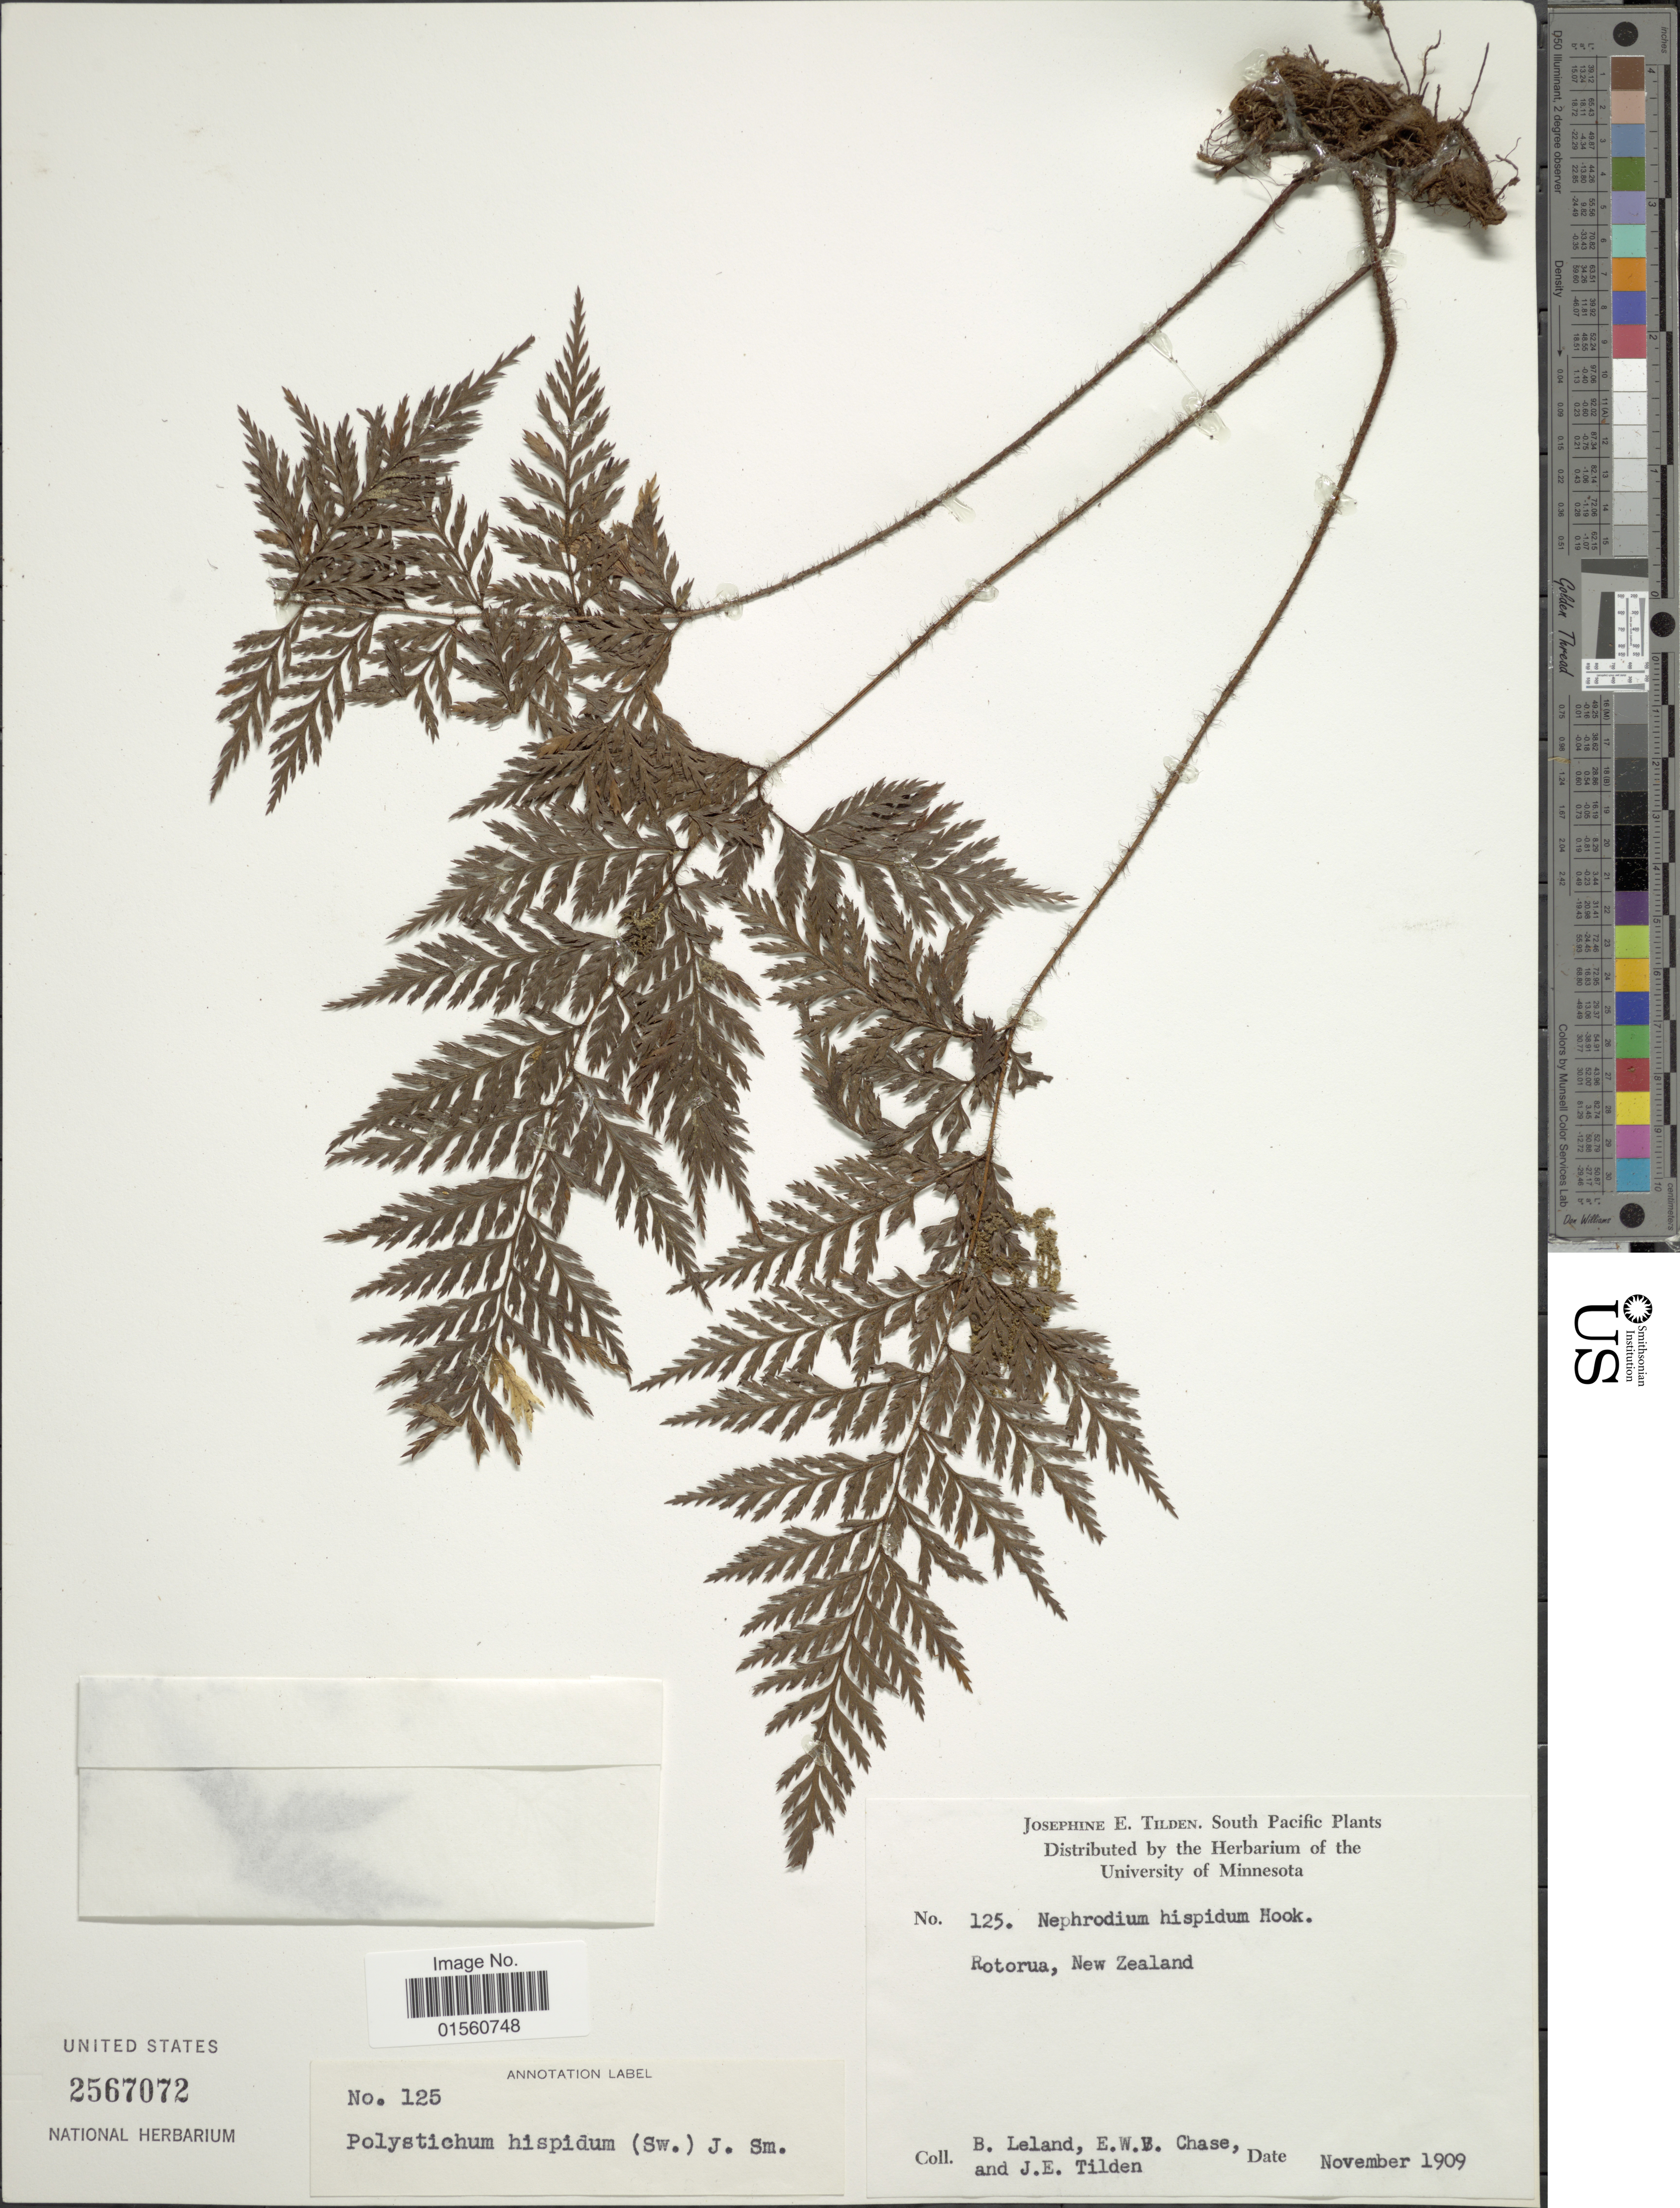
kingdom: Plantae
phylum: Tracheophyta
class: Polypodiopsida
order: Polypodiales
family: Dryopteridaceae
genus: Lastreopsis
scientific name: Lastreopsis hispida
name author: (Sw.) Tindale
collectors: B. Leland, E. W. Chase & J. E. Tilden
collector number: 125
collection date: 1909-11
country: New Zealand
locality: Rotorua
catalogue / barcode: US 2567072